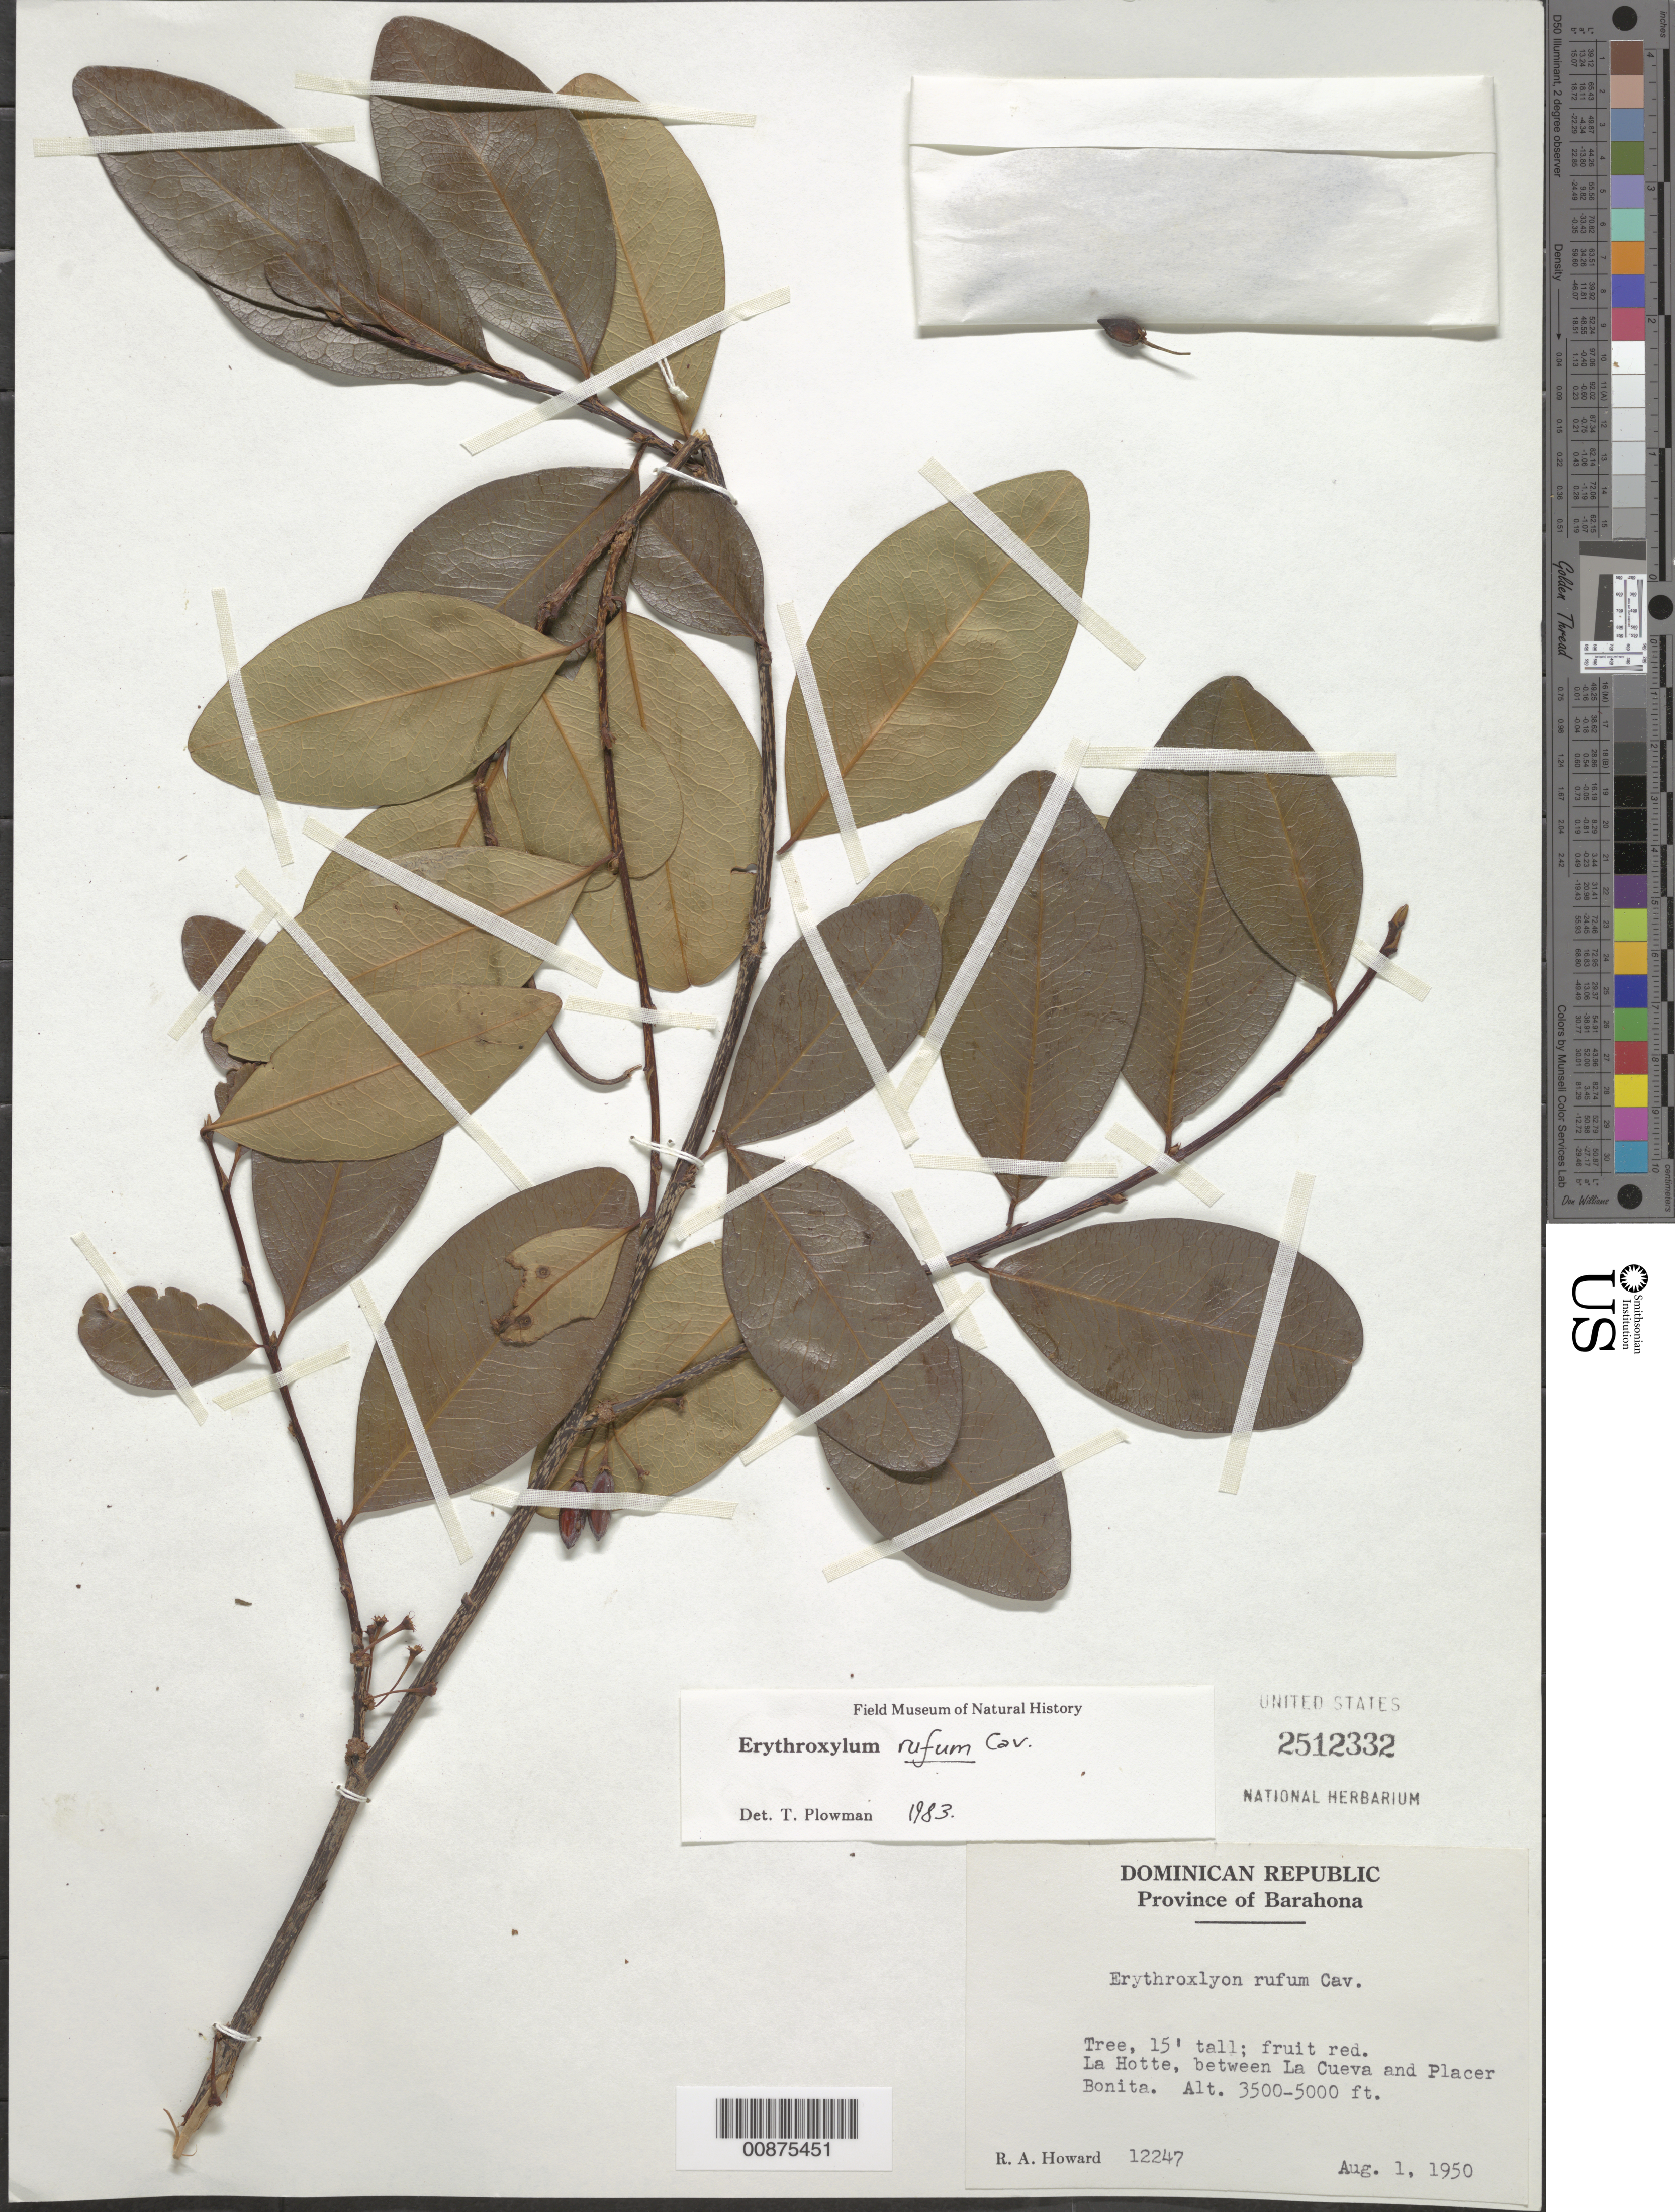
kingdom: Plantae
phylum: Tracheophyta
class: Magnoliopsida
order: Malpighiales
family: Erythroxylaceae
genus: Erythroxylum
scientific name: Erythroxylum rufum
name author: Cav.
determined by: Plowman, Timothy C.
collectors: R. A. Howard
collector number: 12247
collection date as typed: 01 Aug 1950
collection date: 1950-08-01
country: Dominican Republic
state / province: Barahona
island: Hispaniola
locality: La Hotte, between La Cueva and Placer Bonita.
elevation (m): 1067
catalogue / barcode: US 2512332